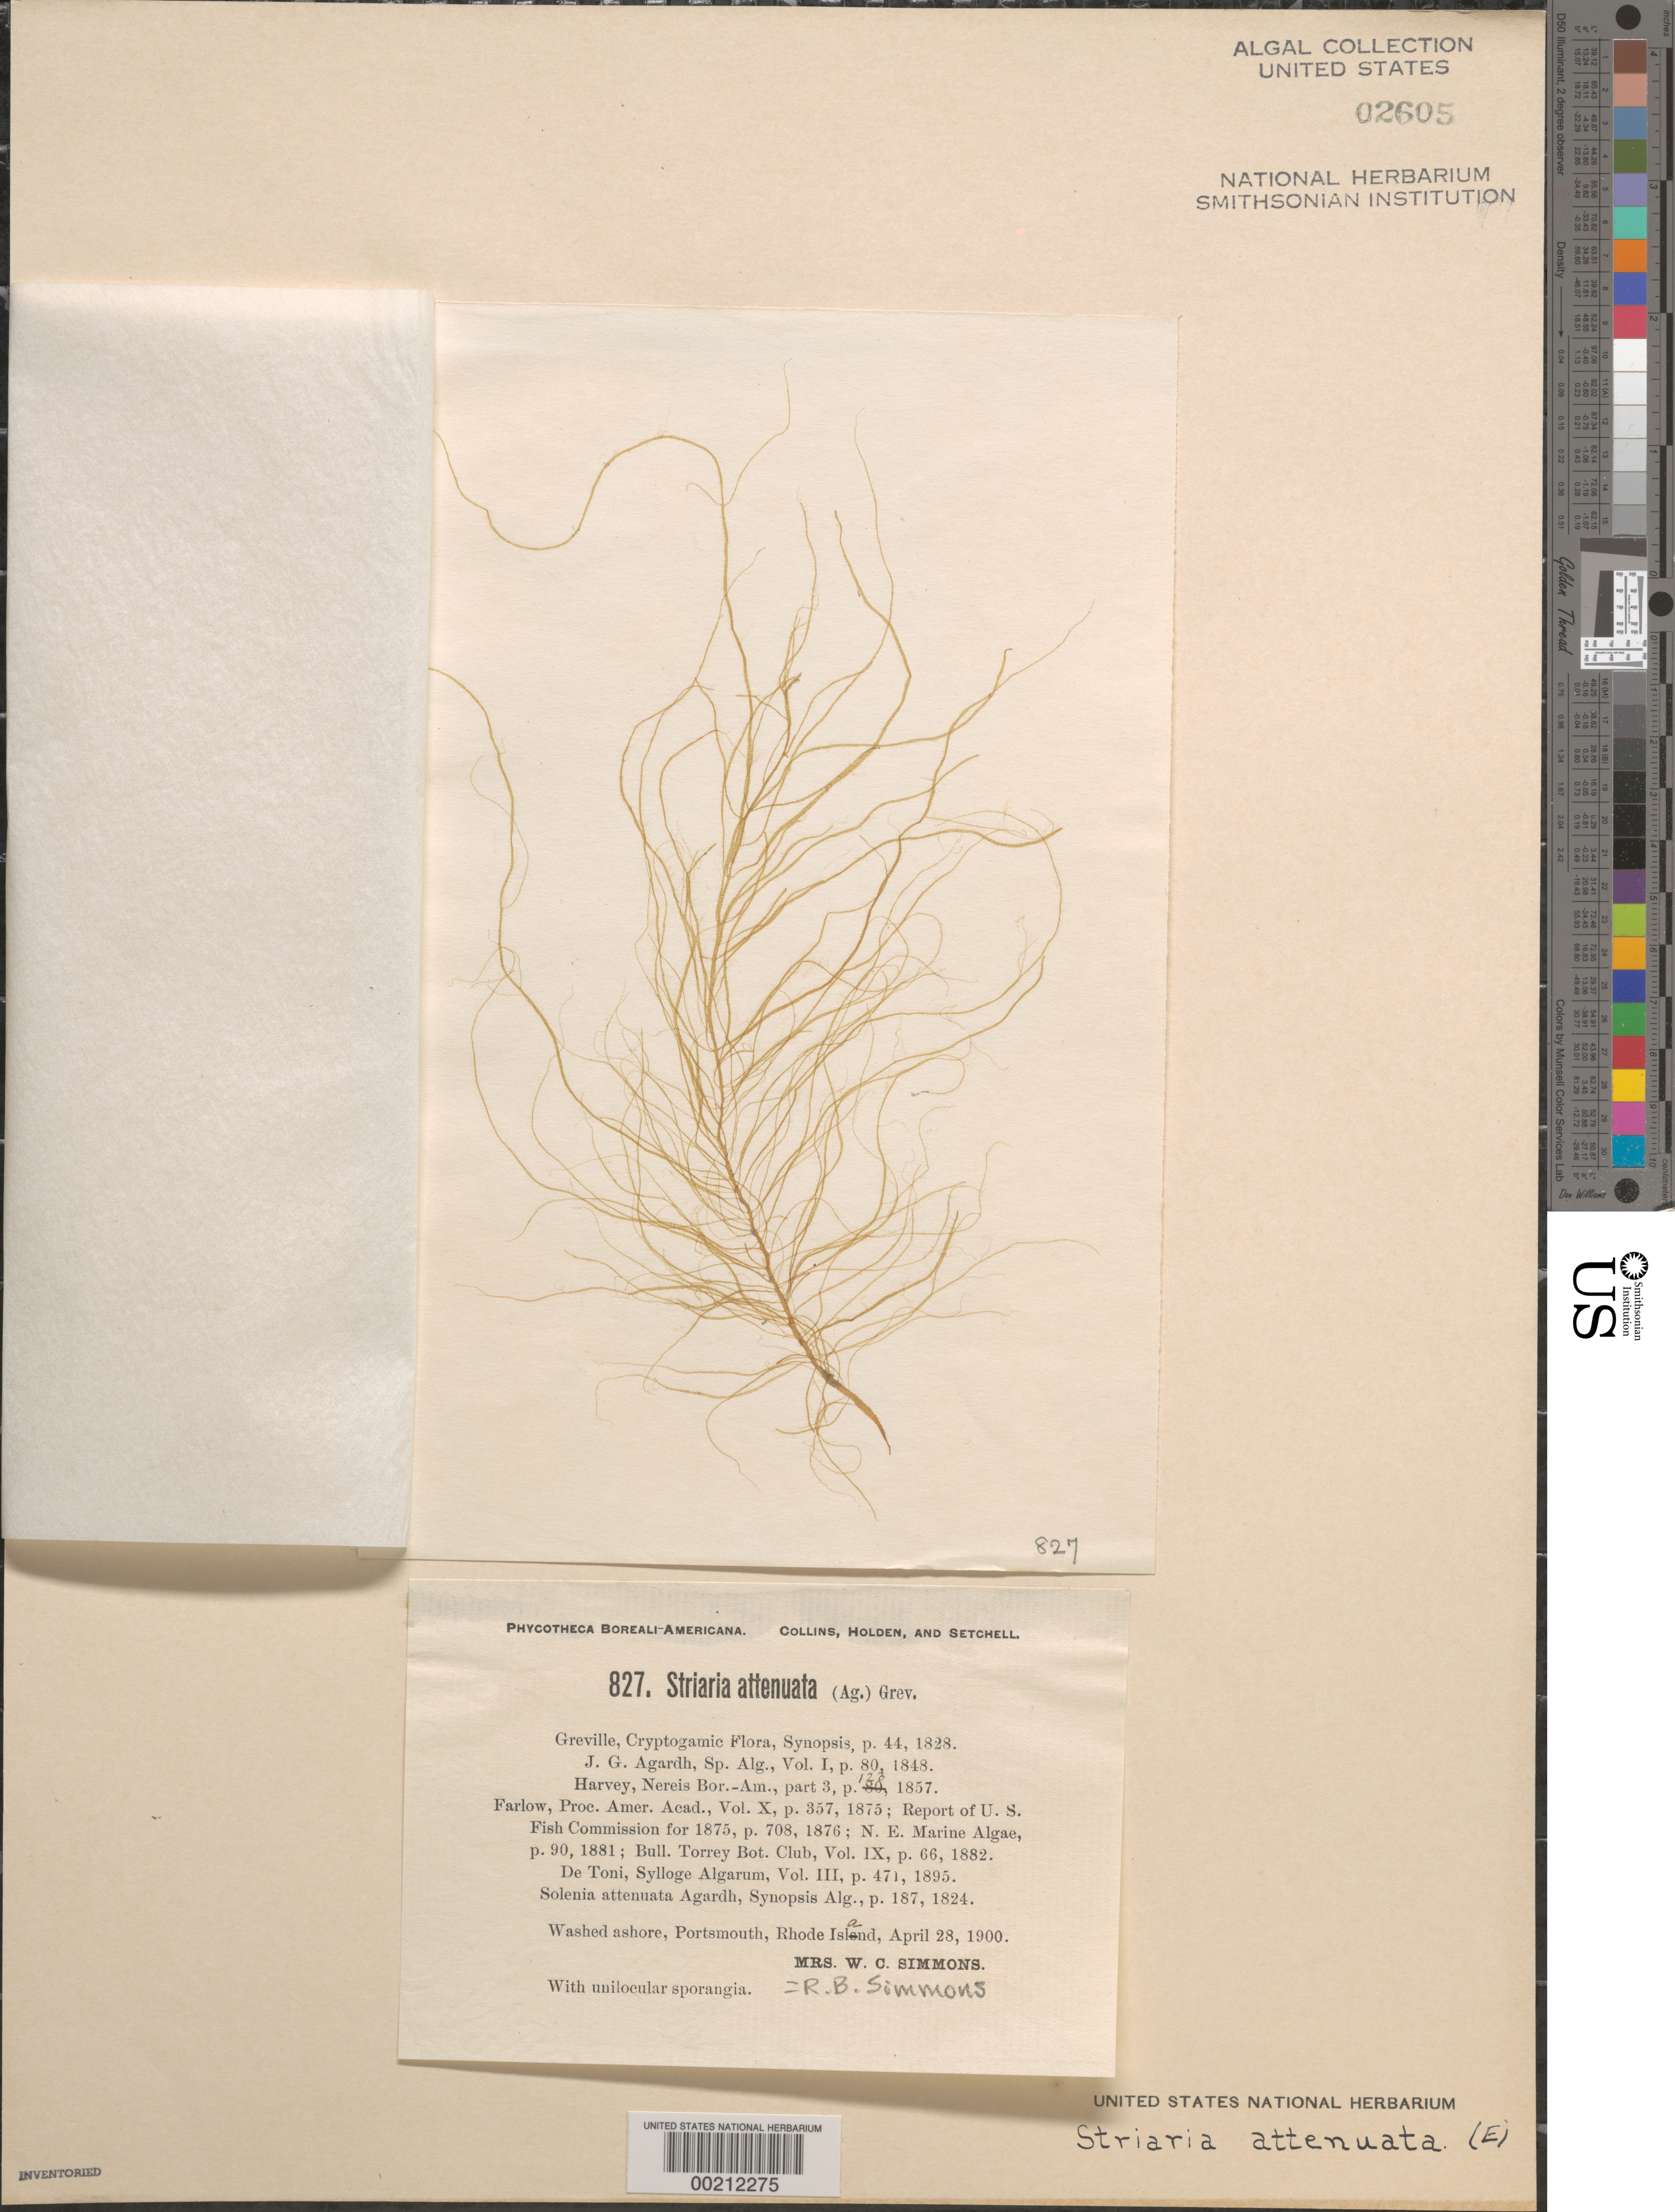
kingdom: Chromista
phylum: Ochrophyta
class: Phaeophyceae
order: Dictyosiphonales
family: Striariaceae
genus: Striaria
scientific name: Striaria attenuata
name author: (Grev.) Grev.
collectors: R. B. Simmons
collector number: PB-A 827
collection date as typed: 28 Apr 1900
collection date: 1900-04-28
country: United States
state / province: Rhode Island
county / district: Newport County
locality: Portsmouth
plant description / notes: Collins, Holden & Setchell, Phycotheca Boreali-Americana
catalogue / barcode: US 2605